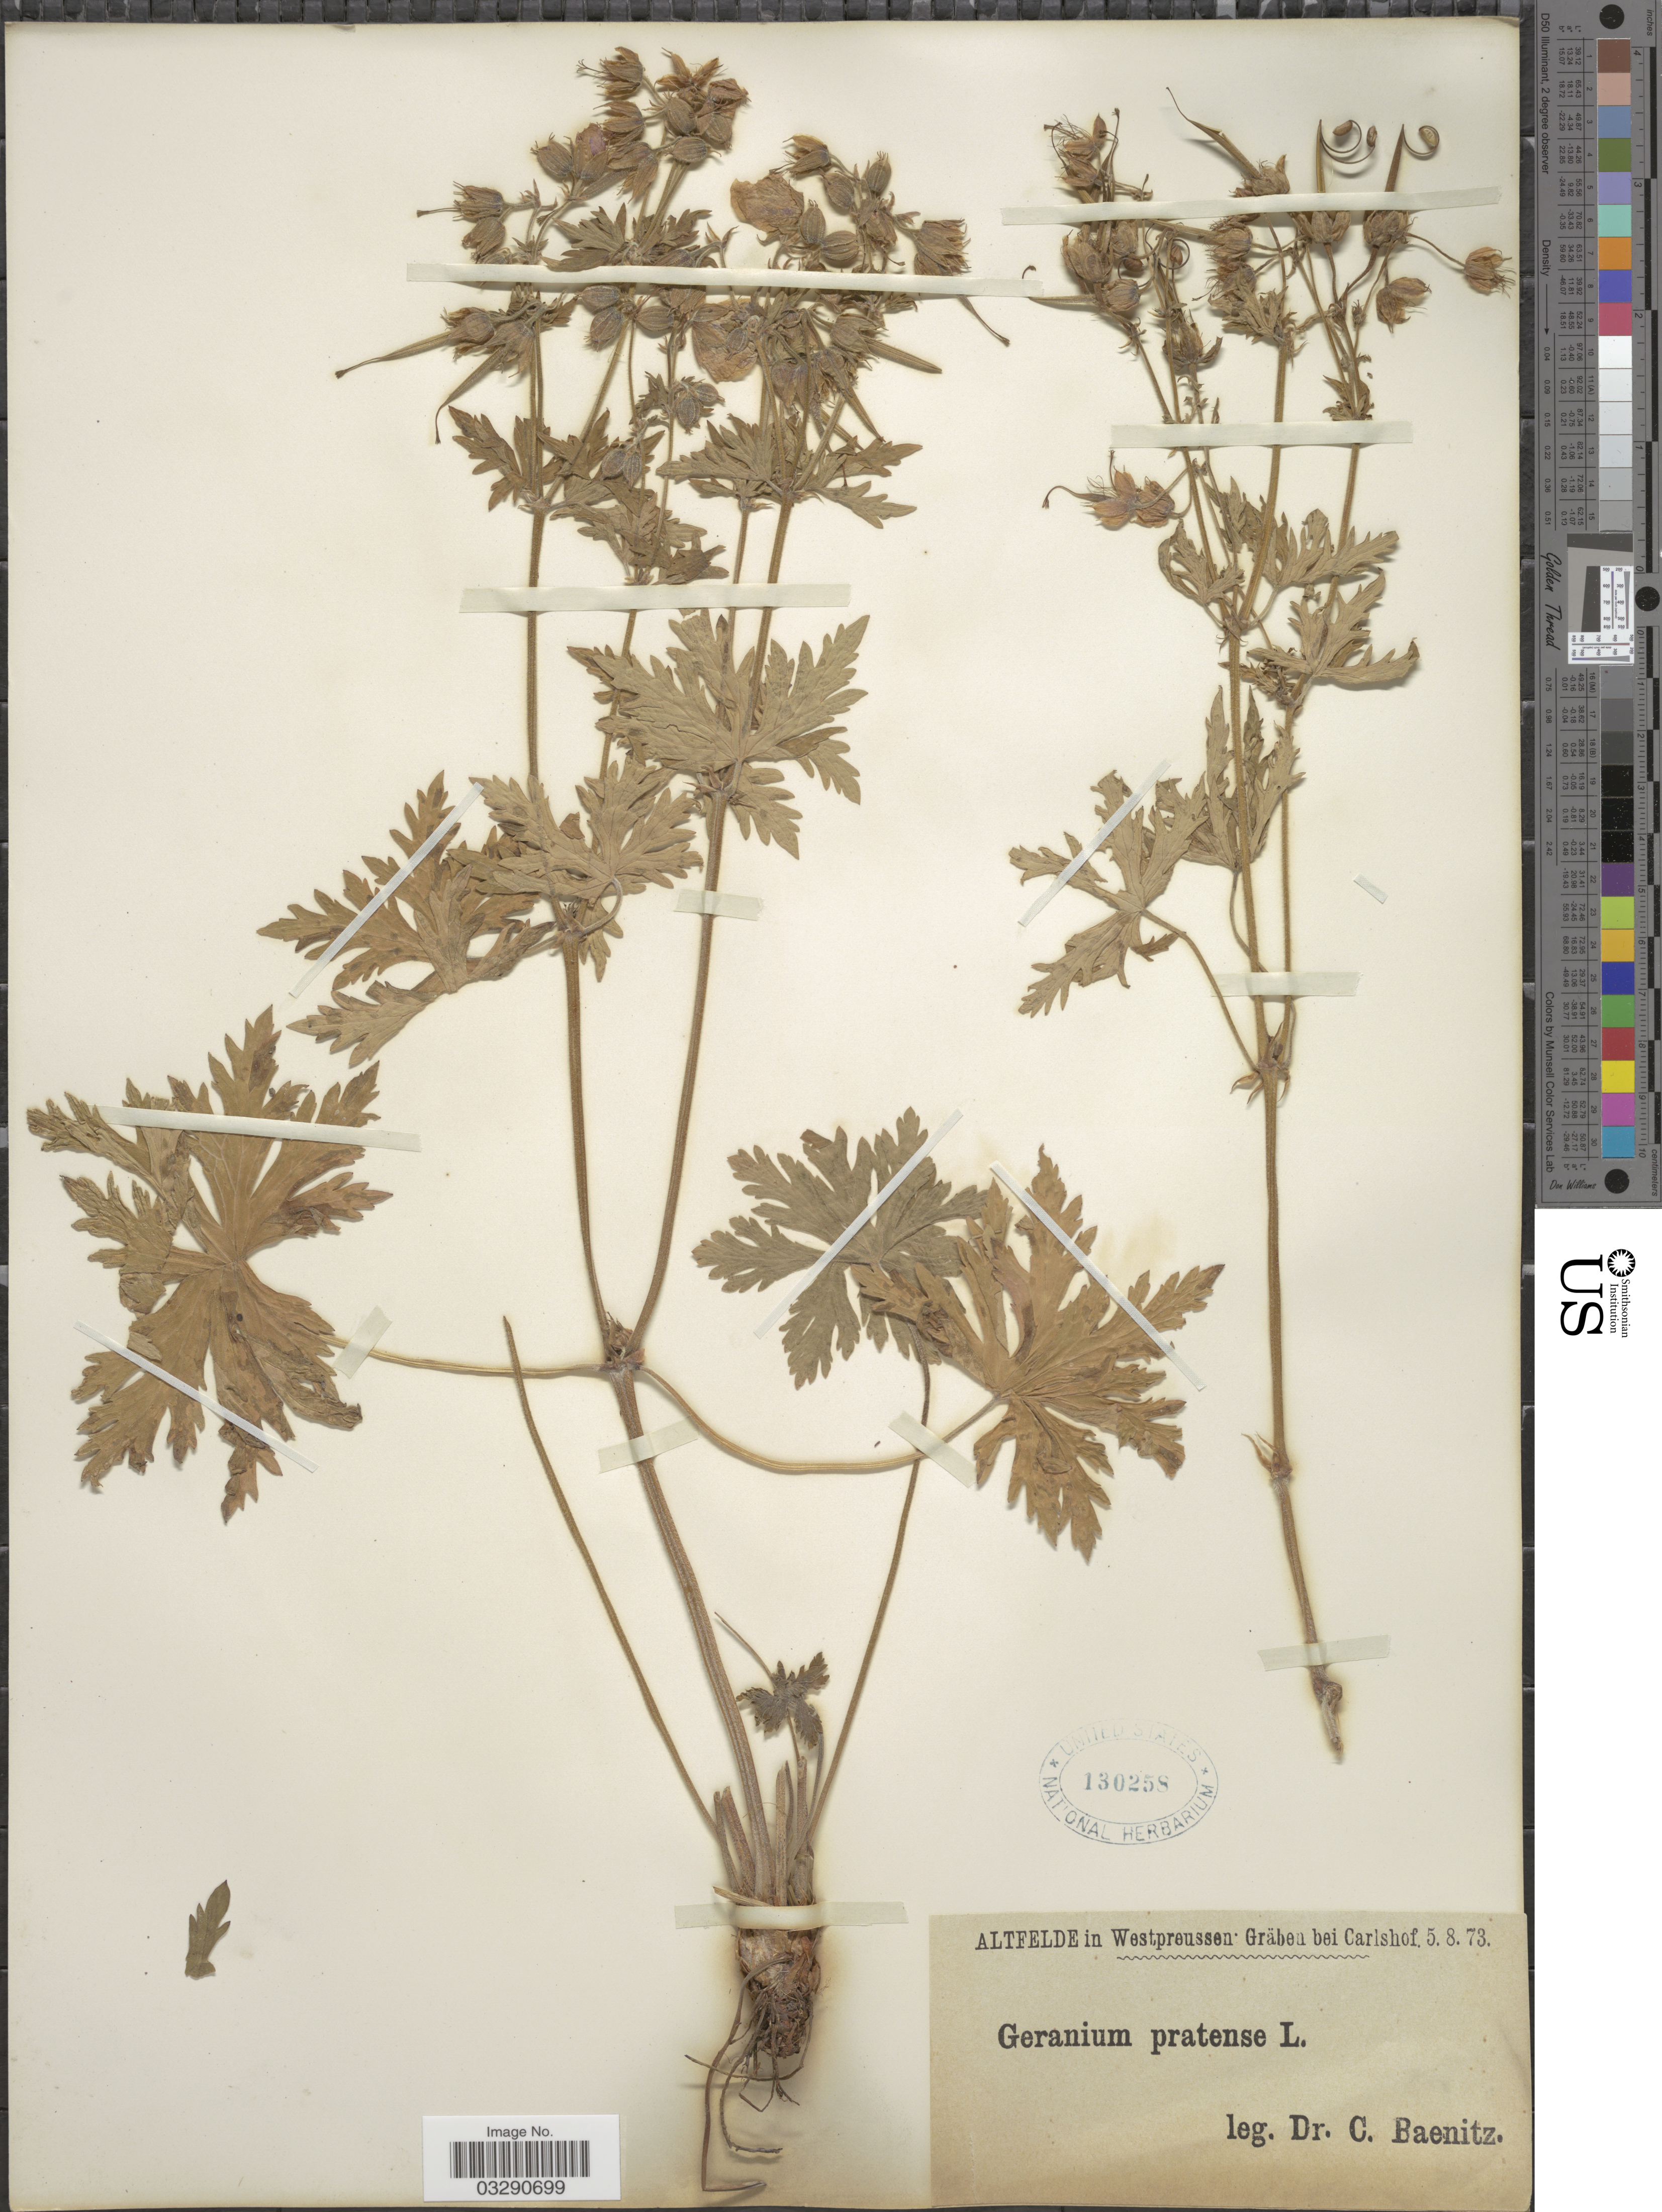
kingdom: Plantae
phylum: Tracheophyta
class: Magnoliopsida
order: Geraniales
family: Geraniaceae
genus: Geranium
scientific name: Geranium pratense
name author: L.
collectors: C. G. Baenitz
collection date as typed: Transcribed d/m/y: 5/8/73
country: Poland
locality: Altfelde in Westpreussen: Gräben bei Carlshof.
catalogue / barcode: US 130258